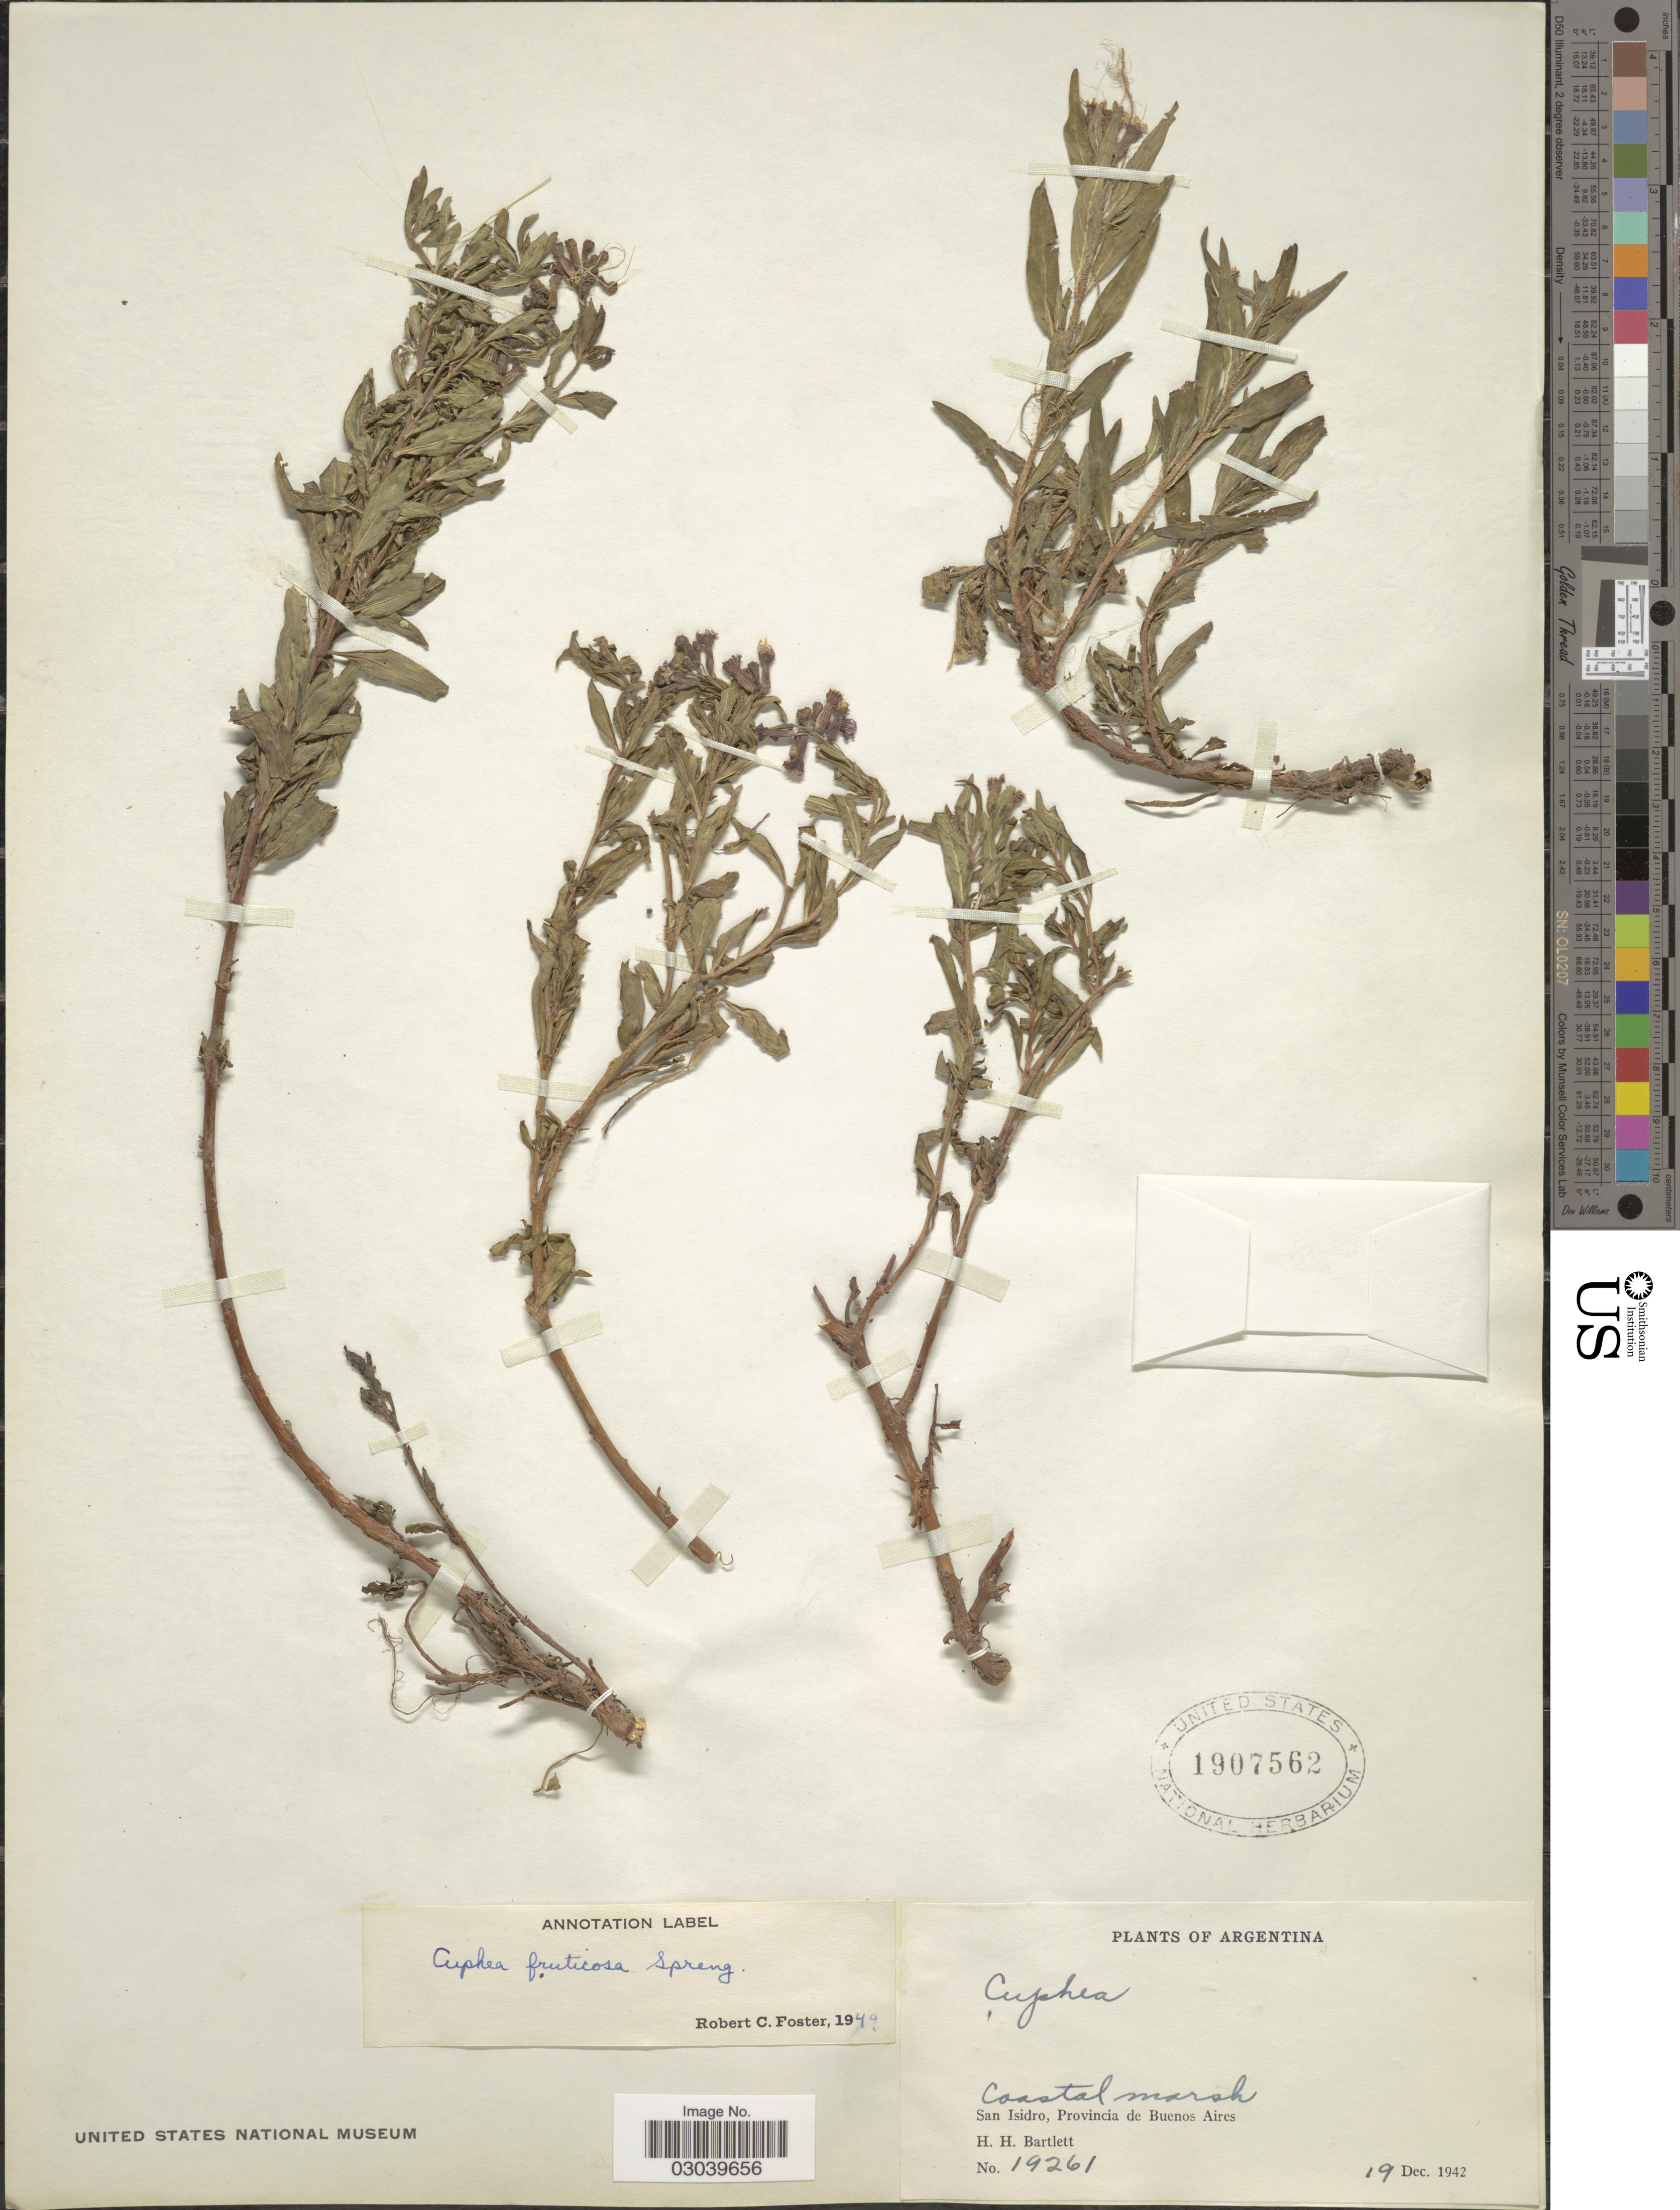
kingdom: Plantae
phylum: Tracheophyta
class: Magnoliopsida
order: Myrtales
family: Lythraceae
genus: Cuphea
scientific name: Cuphea fruticosa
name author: Spreng.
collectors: H. H. Bartlett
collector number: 19261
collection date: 1942-12-19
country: Argentina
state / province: Buenos Aires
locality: San Isidro.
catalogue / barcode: US 1907562